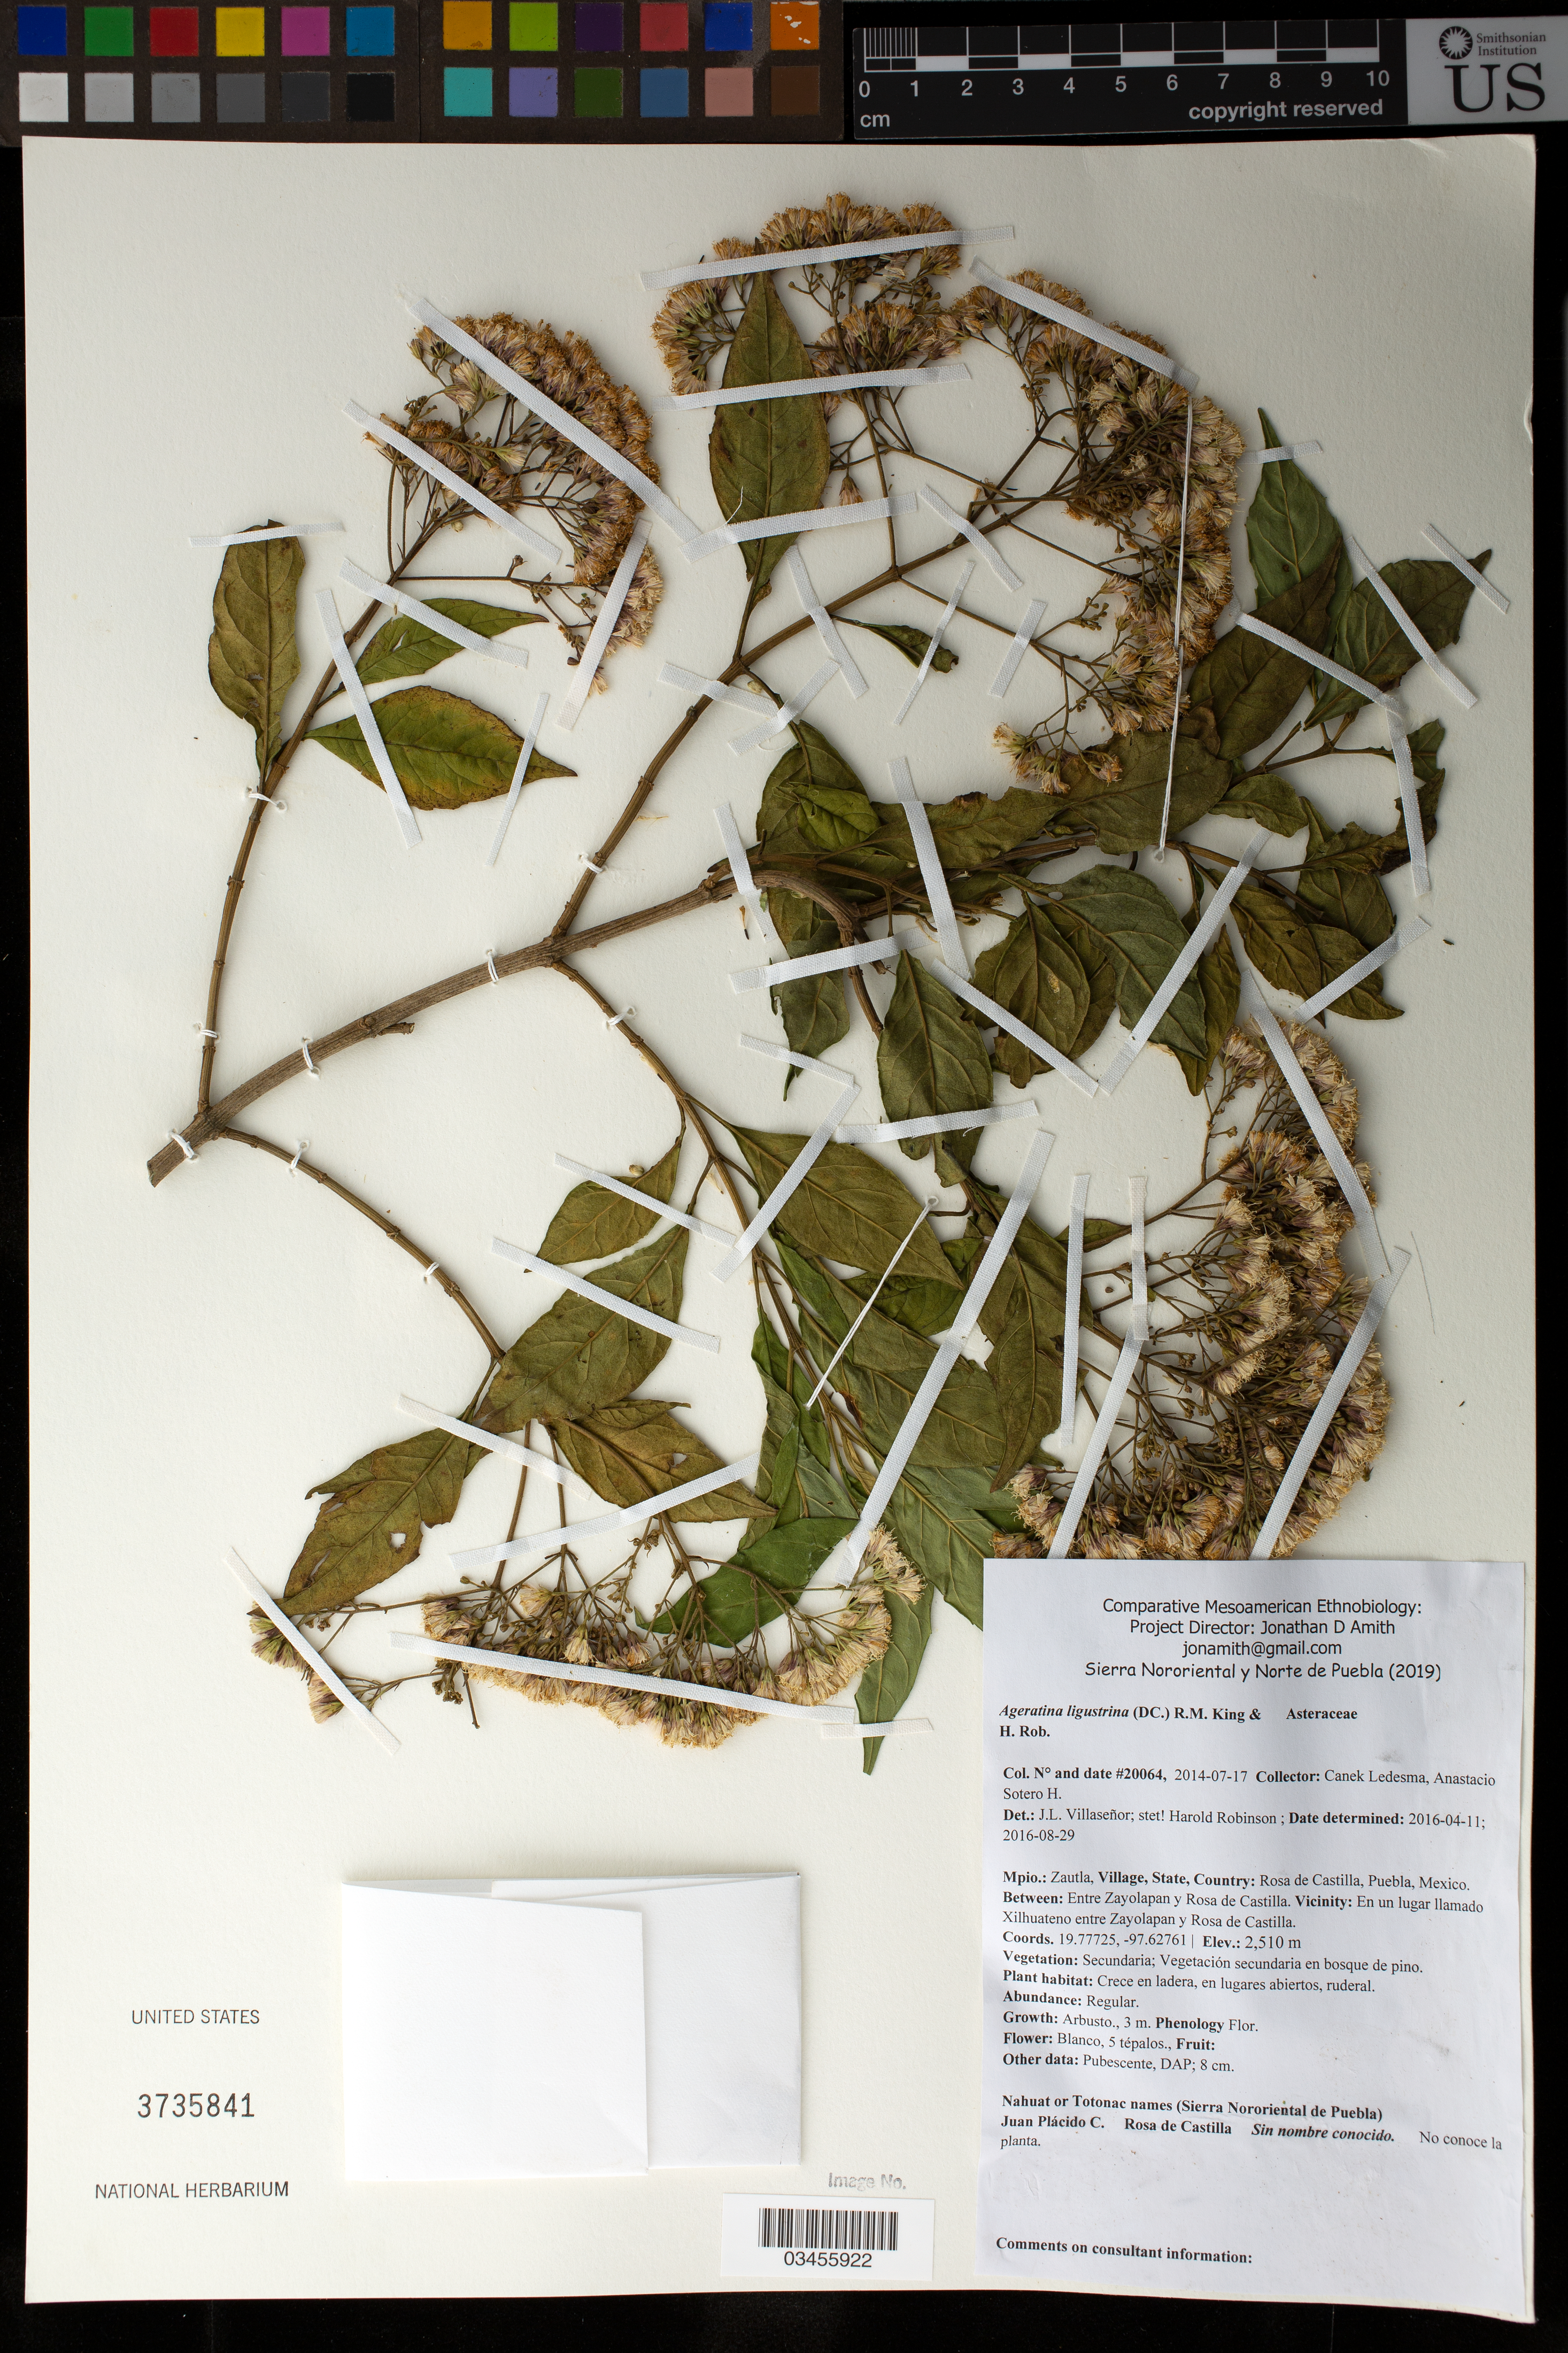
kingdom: Plantae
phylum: Tracheophyta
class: Magnoliopsida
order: Asterales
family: Asteraceae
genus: Ageratina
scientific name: Ageratina ligustrina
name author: (DC.) R.M. King & H. Rob.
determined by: Robinson, Harold E., (US)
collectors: Canek Ledesma C.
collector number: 20064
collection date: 2014-07-17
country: México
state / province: Puebla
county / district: Zautla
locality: PUEBLO: Rosa de Castilla; LOCALIDAD EXACTA: Lugar llamado Xilhuateno entre Zayolapan y Rosa de Castilla.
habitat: Vegetación secundaria en bosque de pino; en ladera, en lugares abiertos, ruderal.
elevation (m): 2510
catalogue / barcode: US 3735841